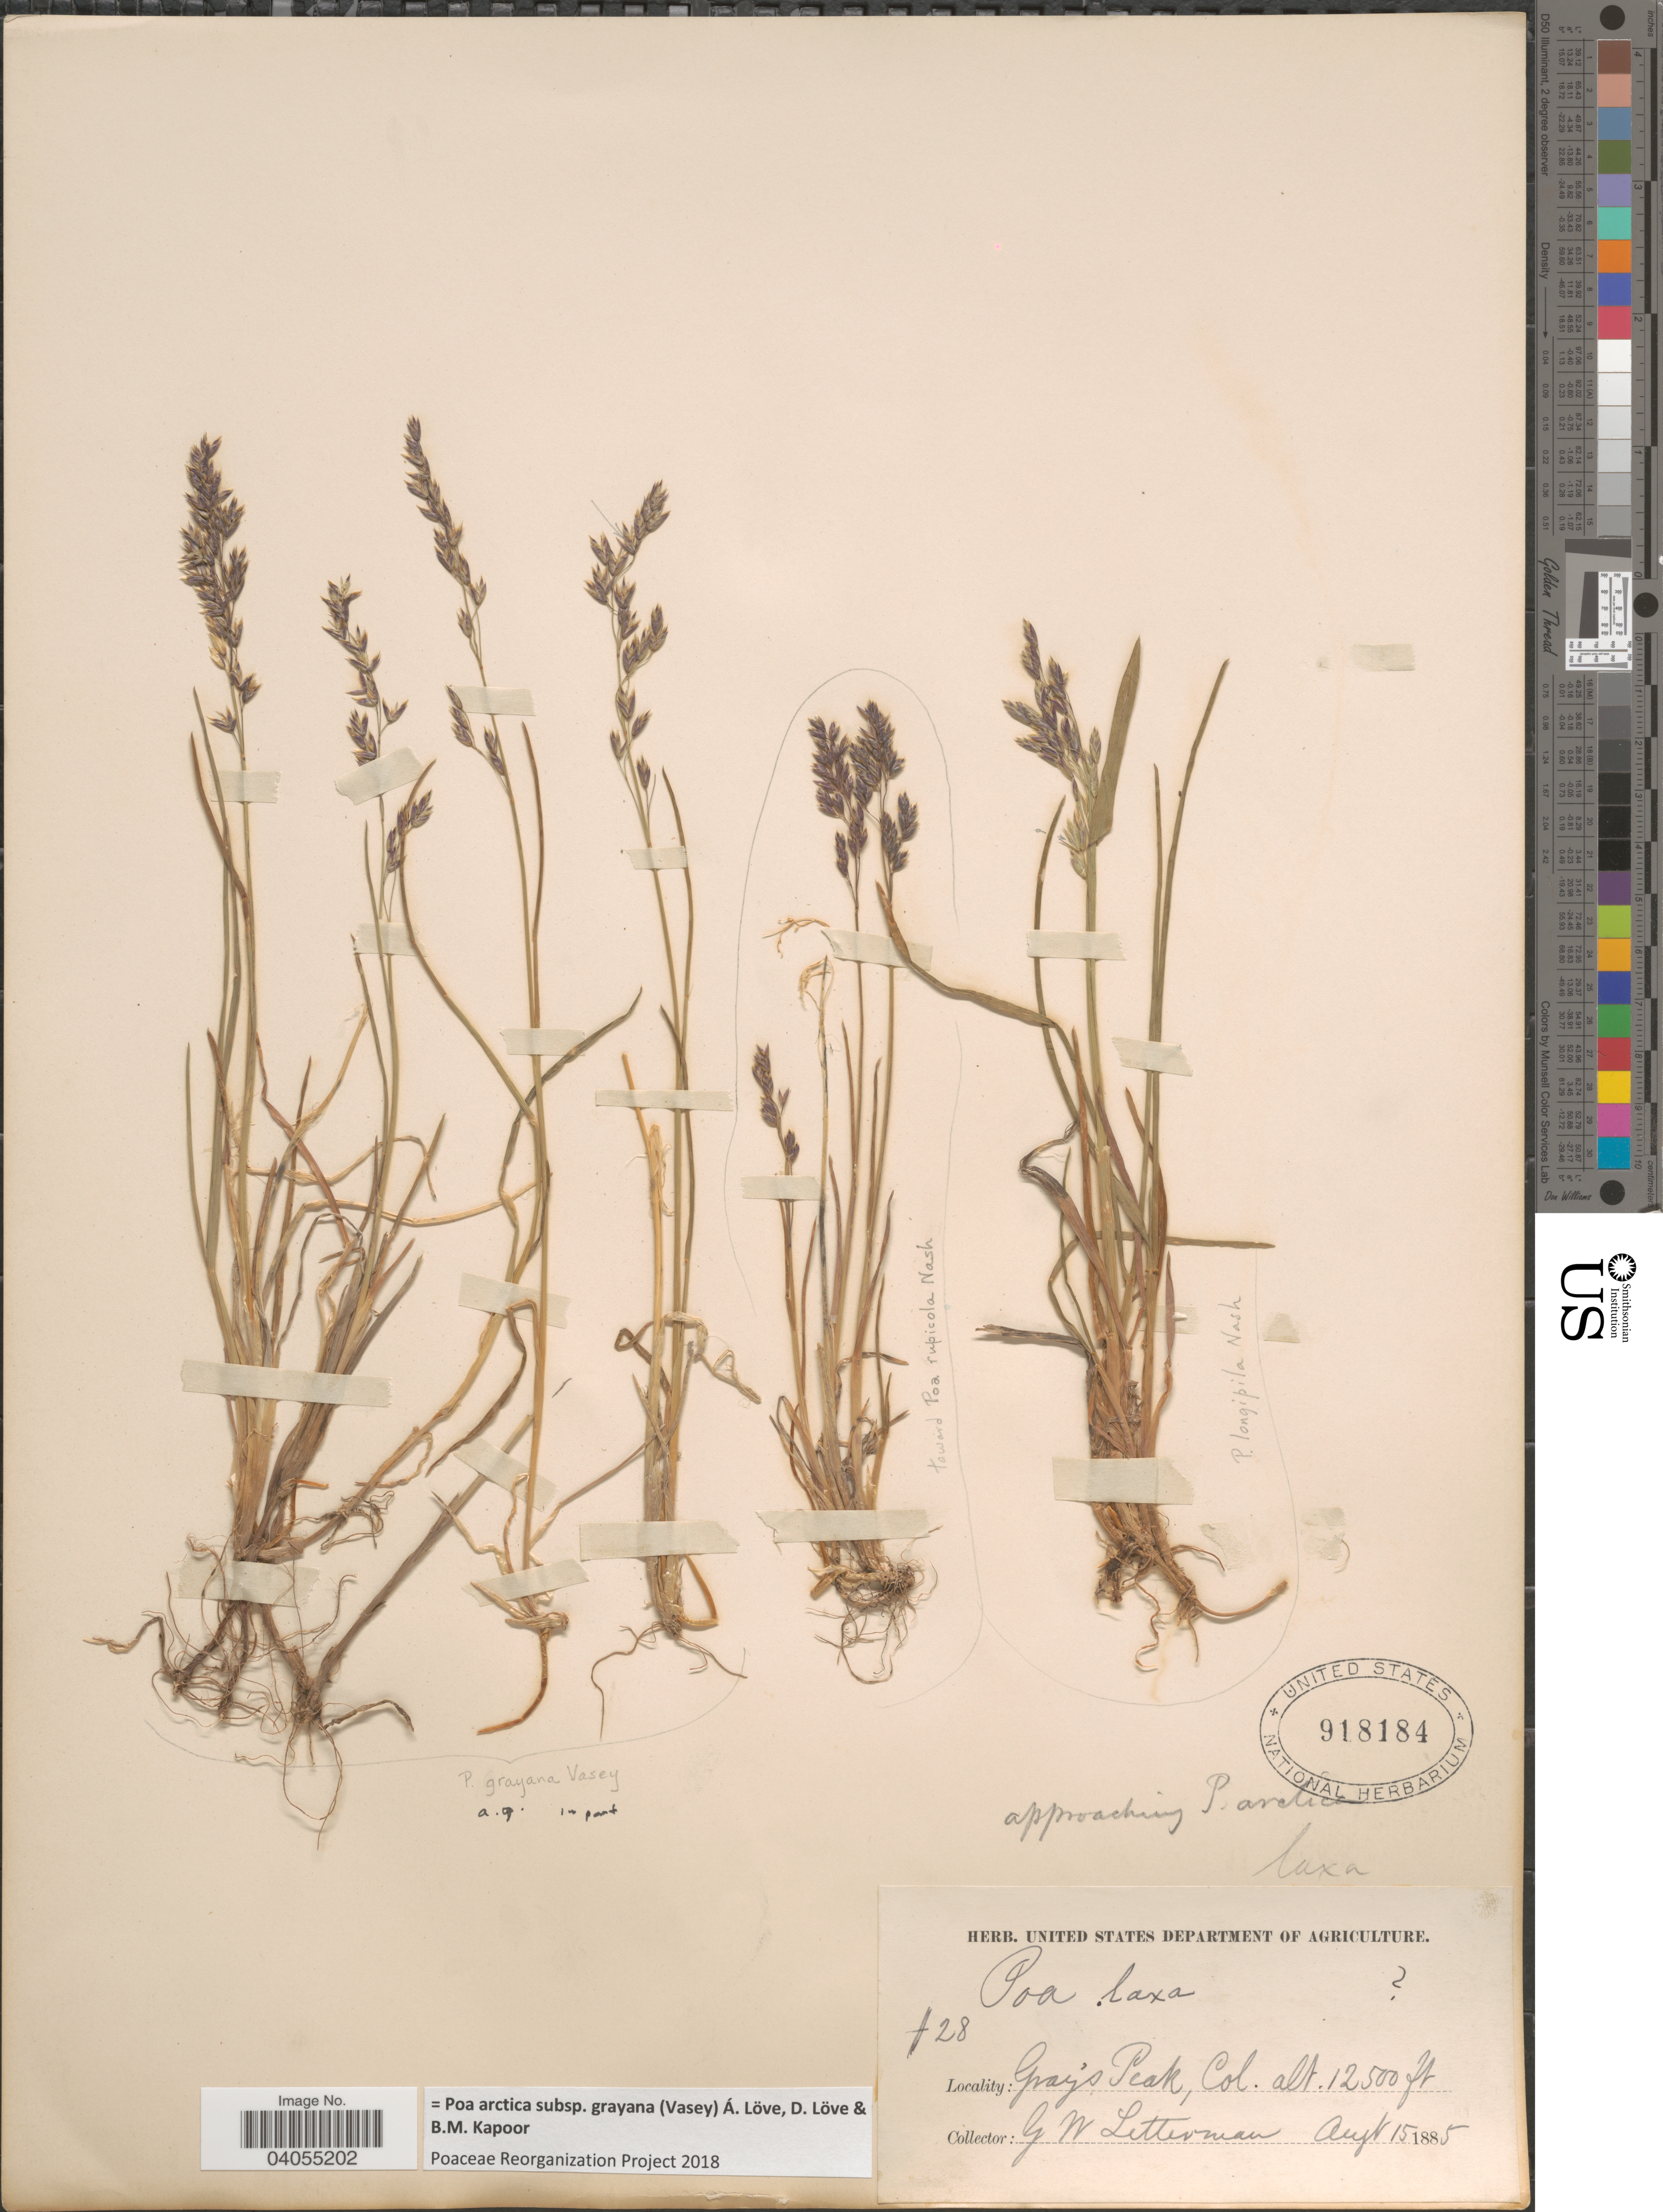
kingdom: Plantae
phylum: Tracheophyta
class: Liliopsida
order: Poales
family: Poaceae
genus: Poa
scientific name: Poa arctica subsp. grayana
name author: (Vasey) Á. Löve et al.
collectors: G. W. Letterman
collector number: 28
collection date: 1885-08-15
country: United States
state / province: Colorado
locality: Gray's Peak.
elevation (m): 3810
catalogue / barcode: US 918184